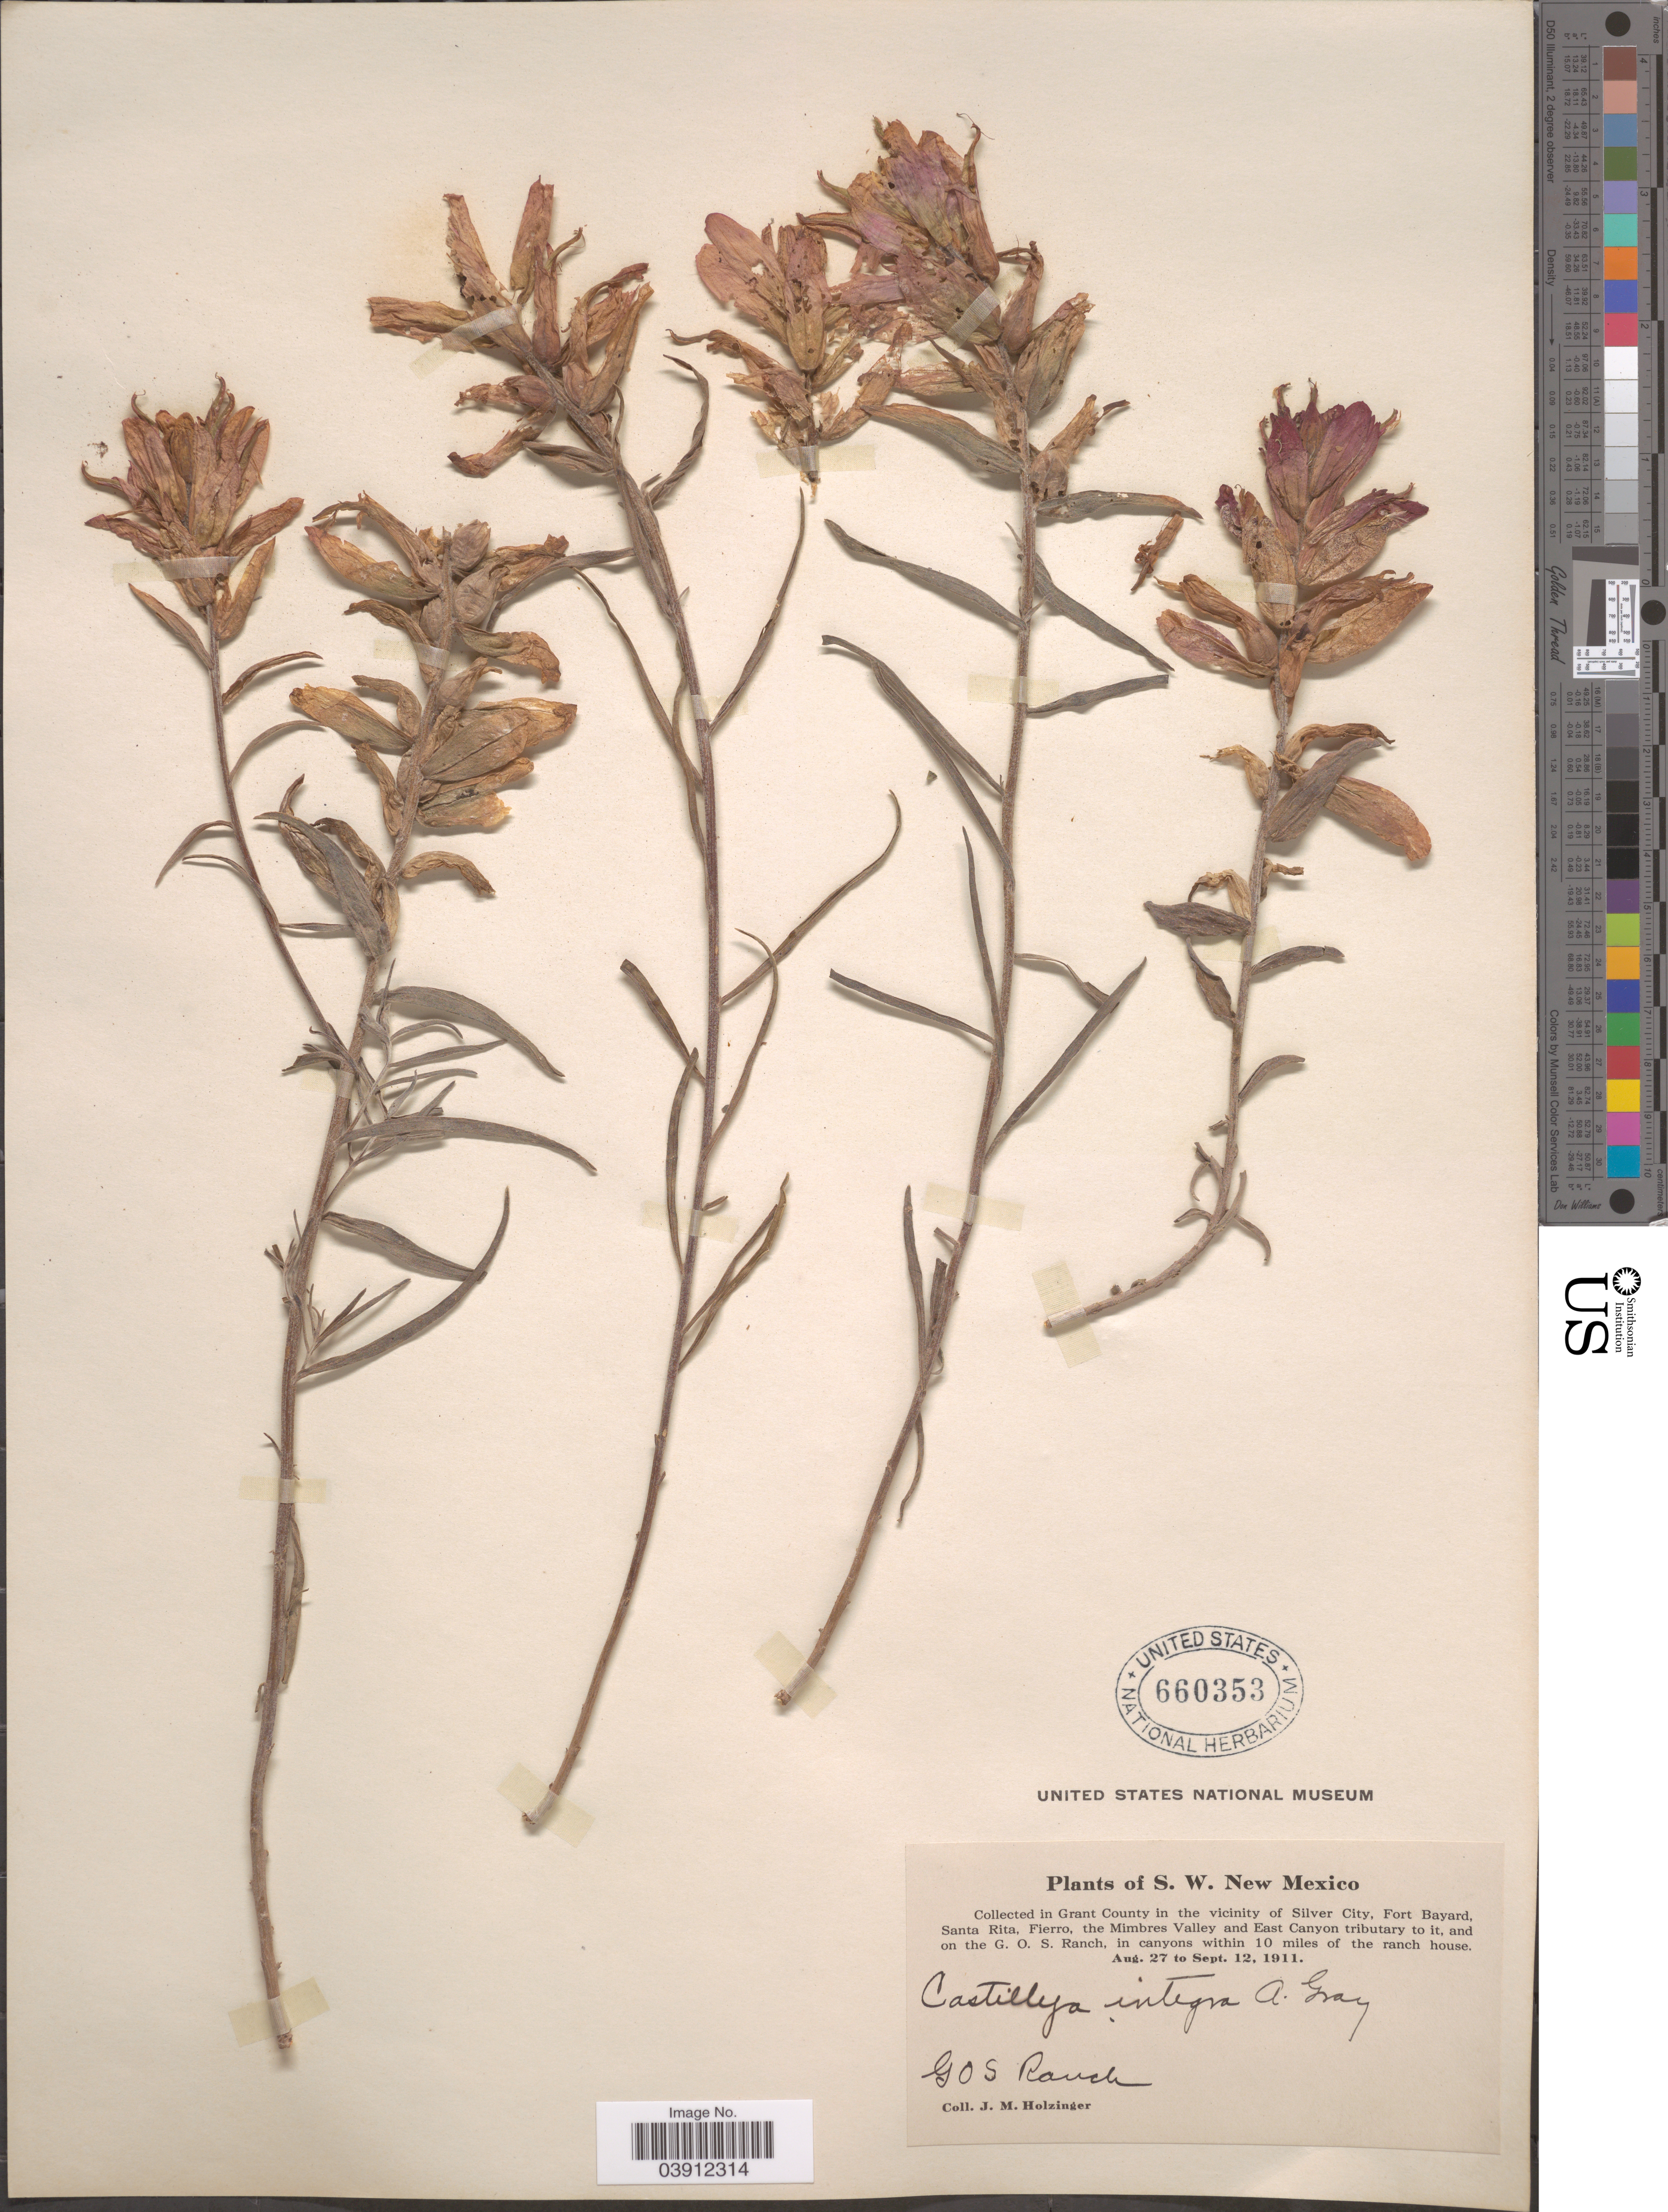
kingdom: Plantae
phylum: Tracheophyta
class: Magnoliopsida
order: Lamiales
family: Orobanchaceae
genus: Castilleja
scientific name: Castilleja integra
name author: A. Gray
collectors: J. M. Holzinger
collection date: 1911-08-27/1911-09-12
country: United States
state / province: New Mexico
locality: S. W. New Mexico. In Grant County in the vicinity of Silver City, Fort Bayard, Santa Rita, Fierro, the Mimbres Valley and East Canyon tributary to it, and on the G. O. S Ranch, in canyons within 10 miles of the ranch house. G O S Ranch.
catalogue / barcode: US 660353